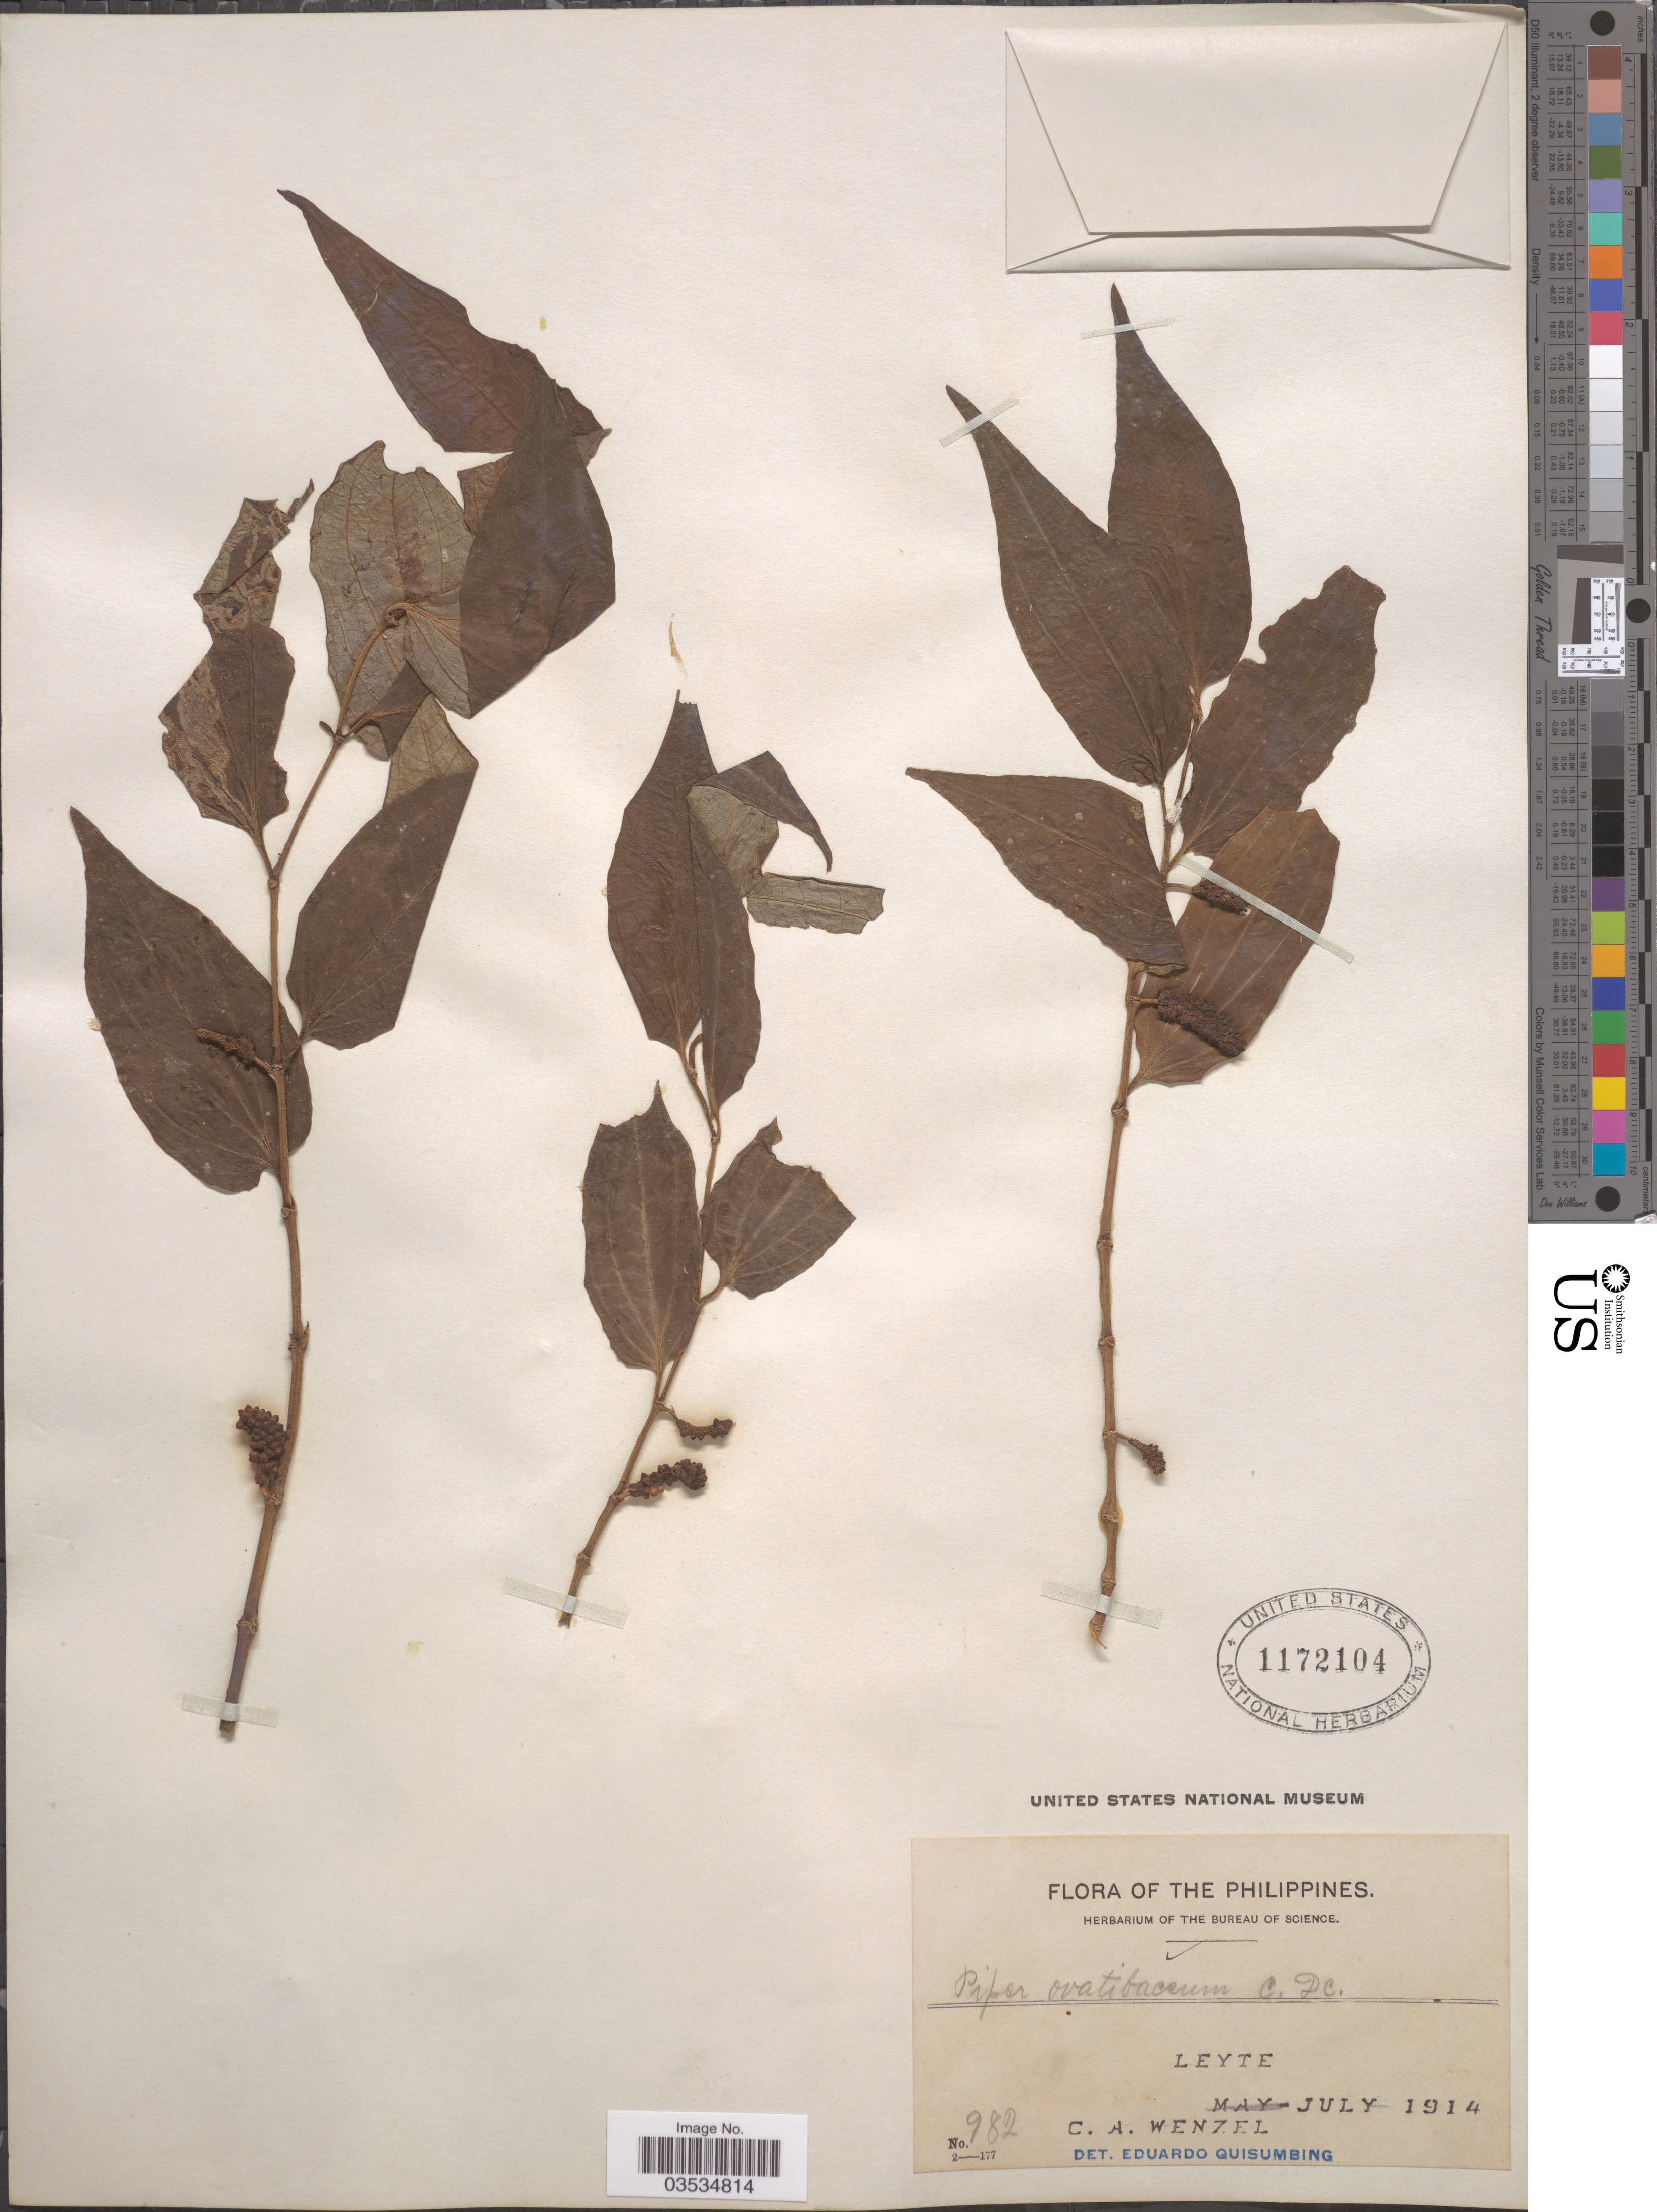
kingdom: Plantae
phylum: Tracheophyta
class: Magnoliopsida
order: Piperales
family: Piperaceae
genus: Piper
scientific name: Piper ovatibaccum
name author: C. DC. in Elmer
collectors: C. Wenzel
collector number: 982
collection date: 1914-07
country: Philippines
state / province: Eastern Visayas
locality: Leyte.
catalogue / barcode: US 1172104